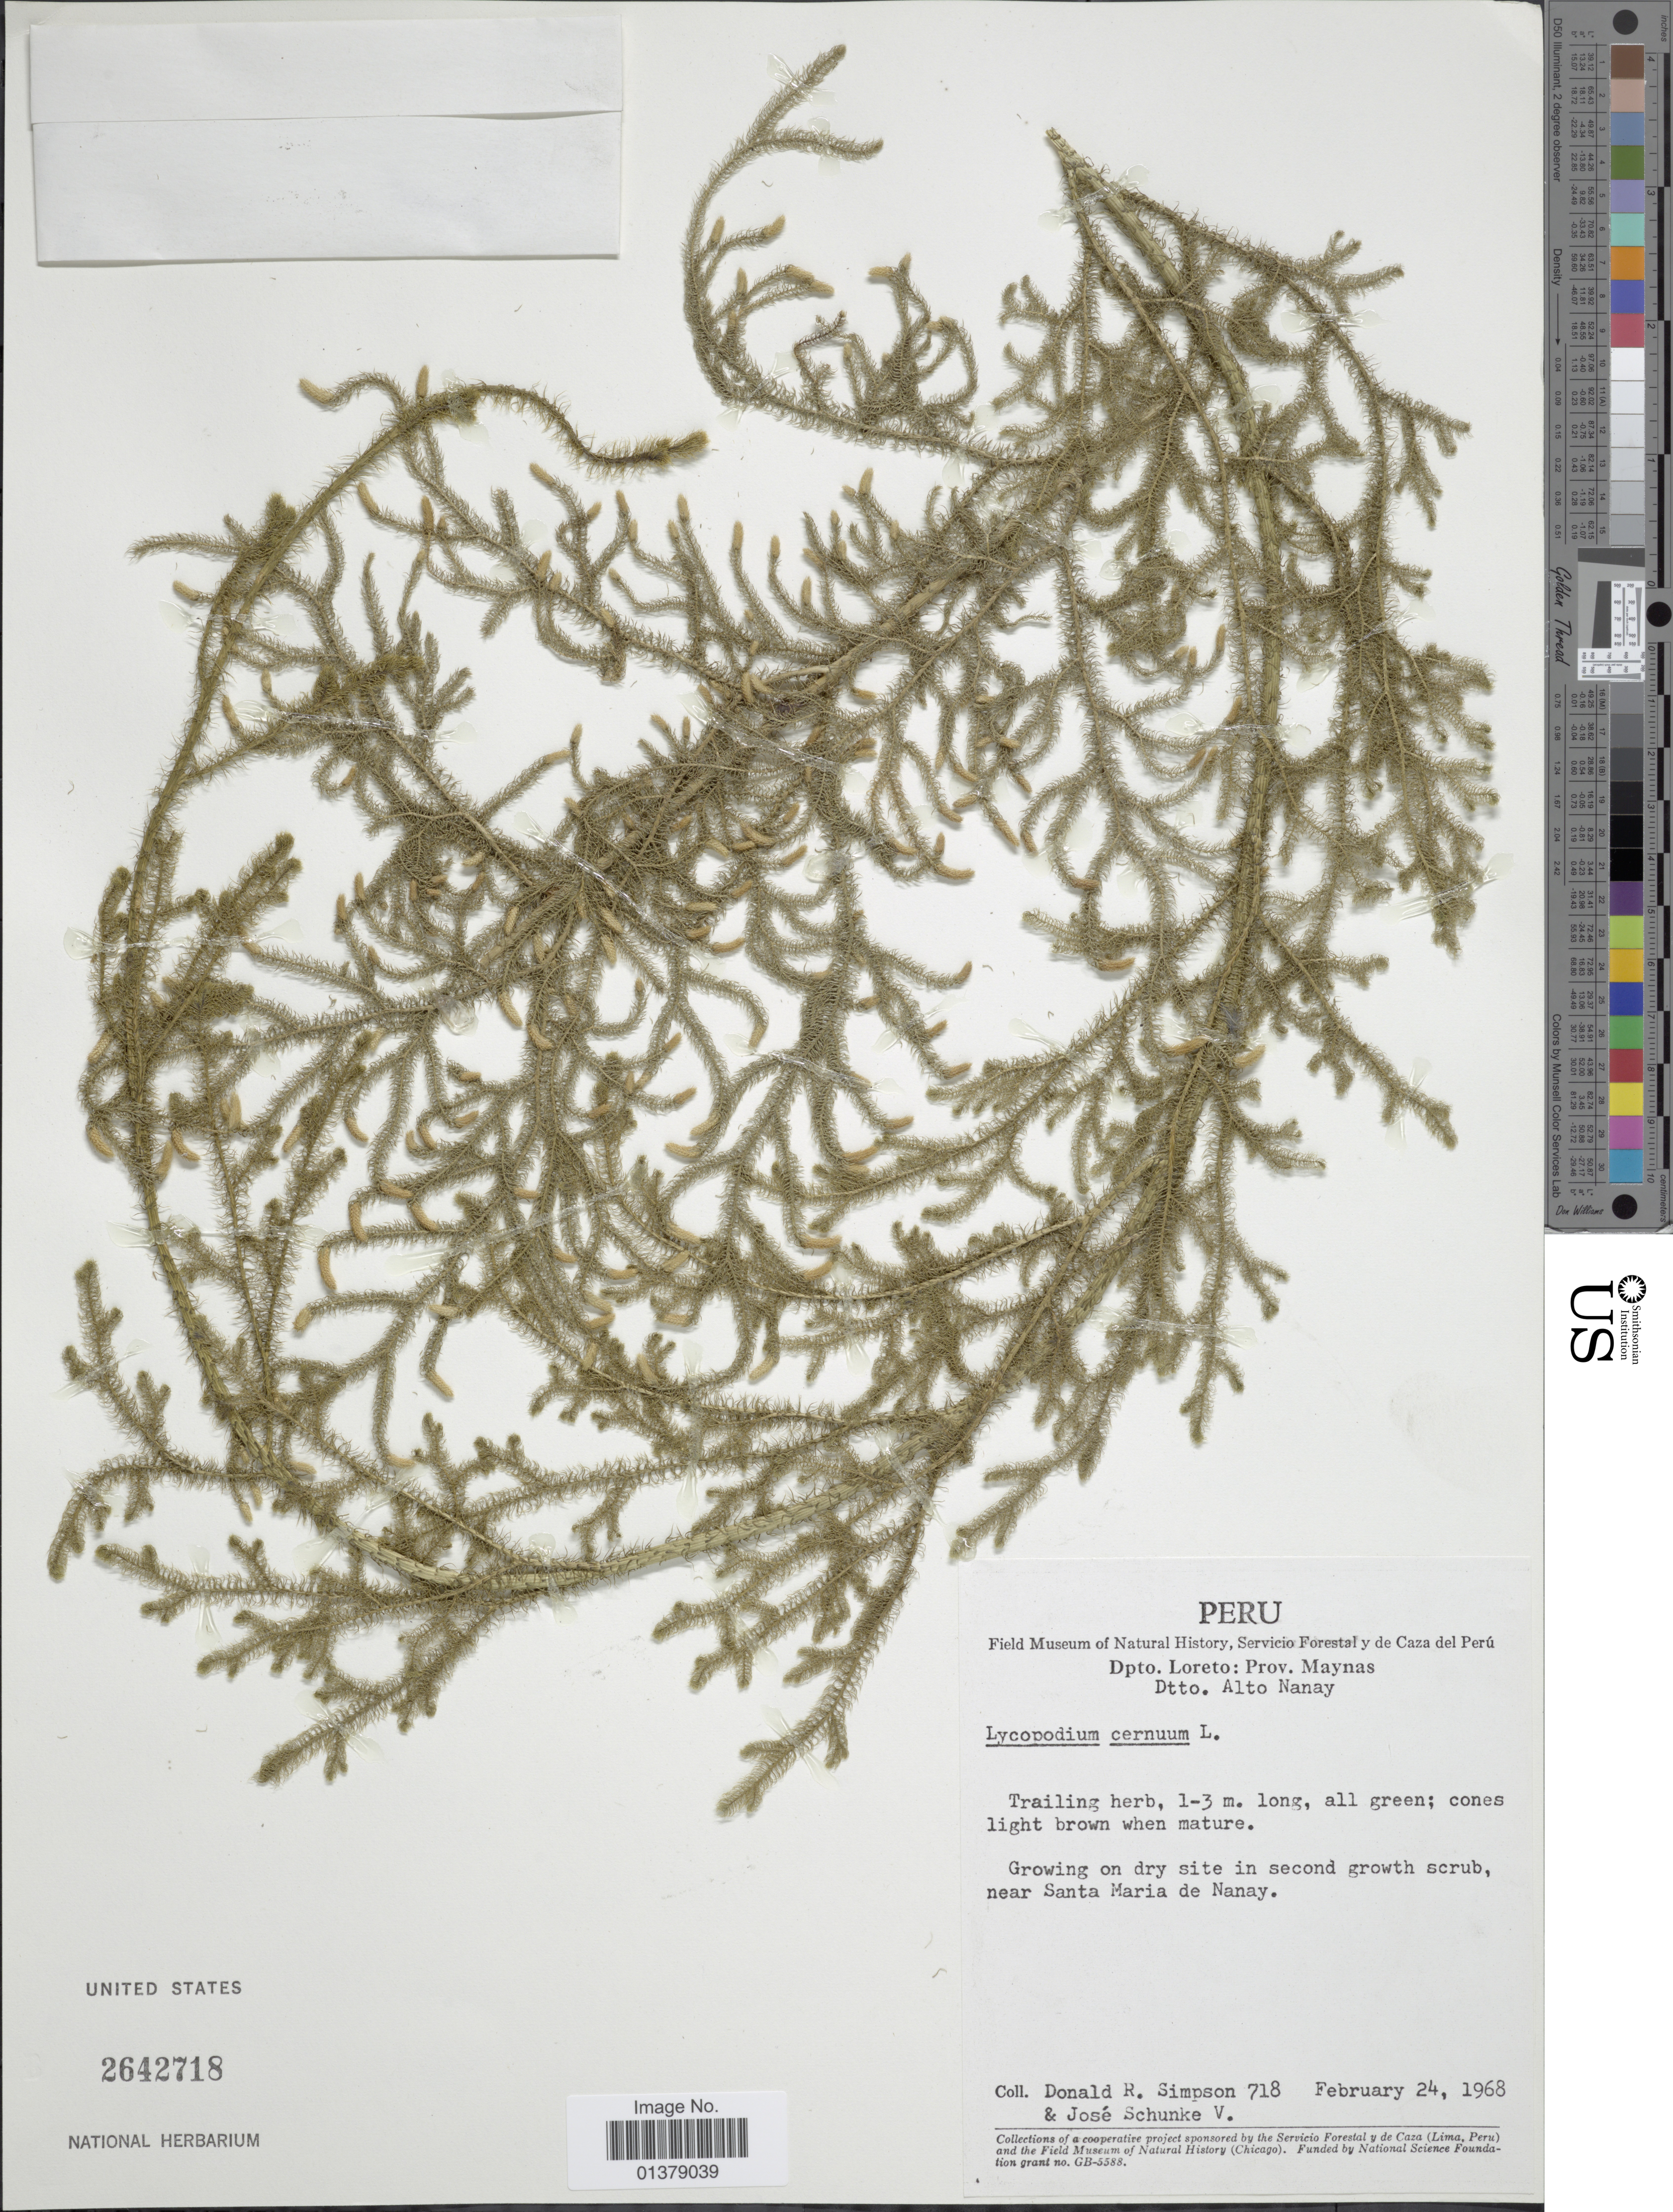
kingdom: Plantae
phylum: Tracheophyta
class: Lycopodiopsida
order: Lycopodiales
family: Lycopodiaceae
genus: Palhinhaea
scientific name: Palhinhaea cernua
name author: (L.) Vasc. & Franco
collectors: D. R. Simpson & J. Schunke Vigo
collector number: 718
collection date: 1968-02-24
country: Peru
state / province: Loreto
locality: Prov. Maynas, Dtto. Alto Nanay, Growing on dry site in second growth scrub, near Santa Maria de Nanay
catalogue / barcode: US 2642718